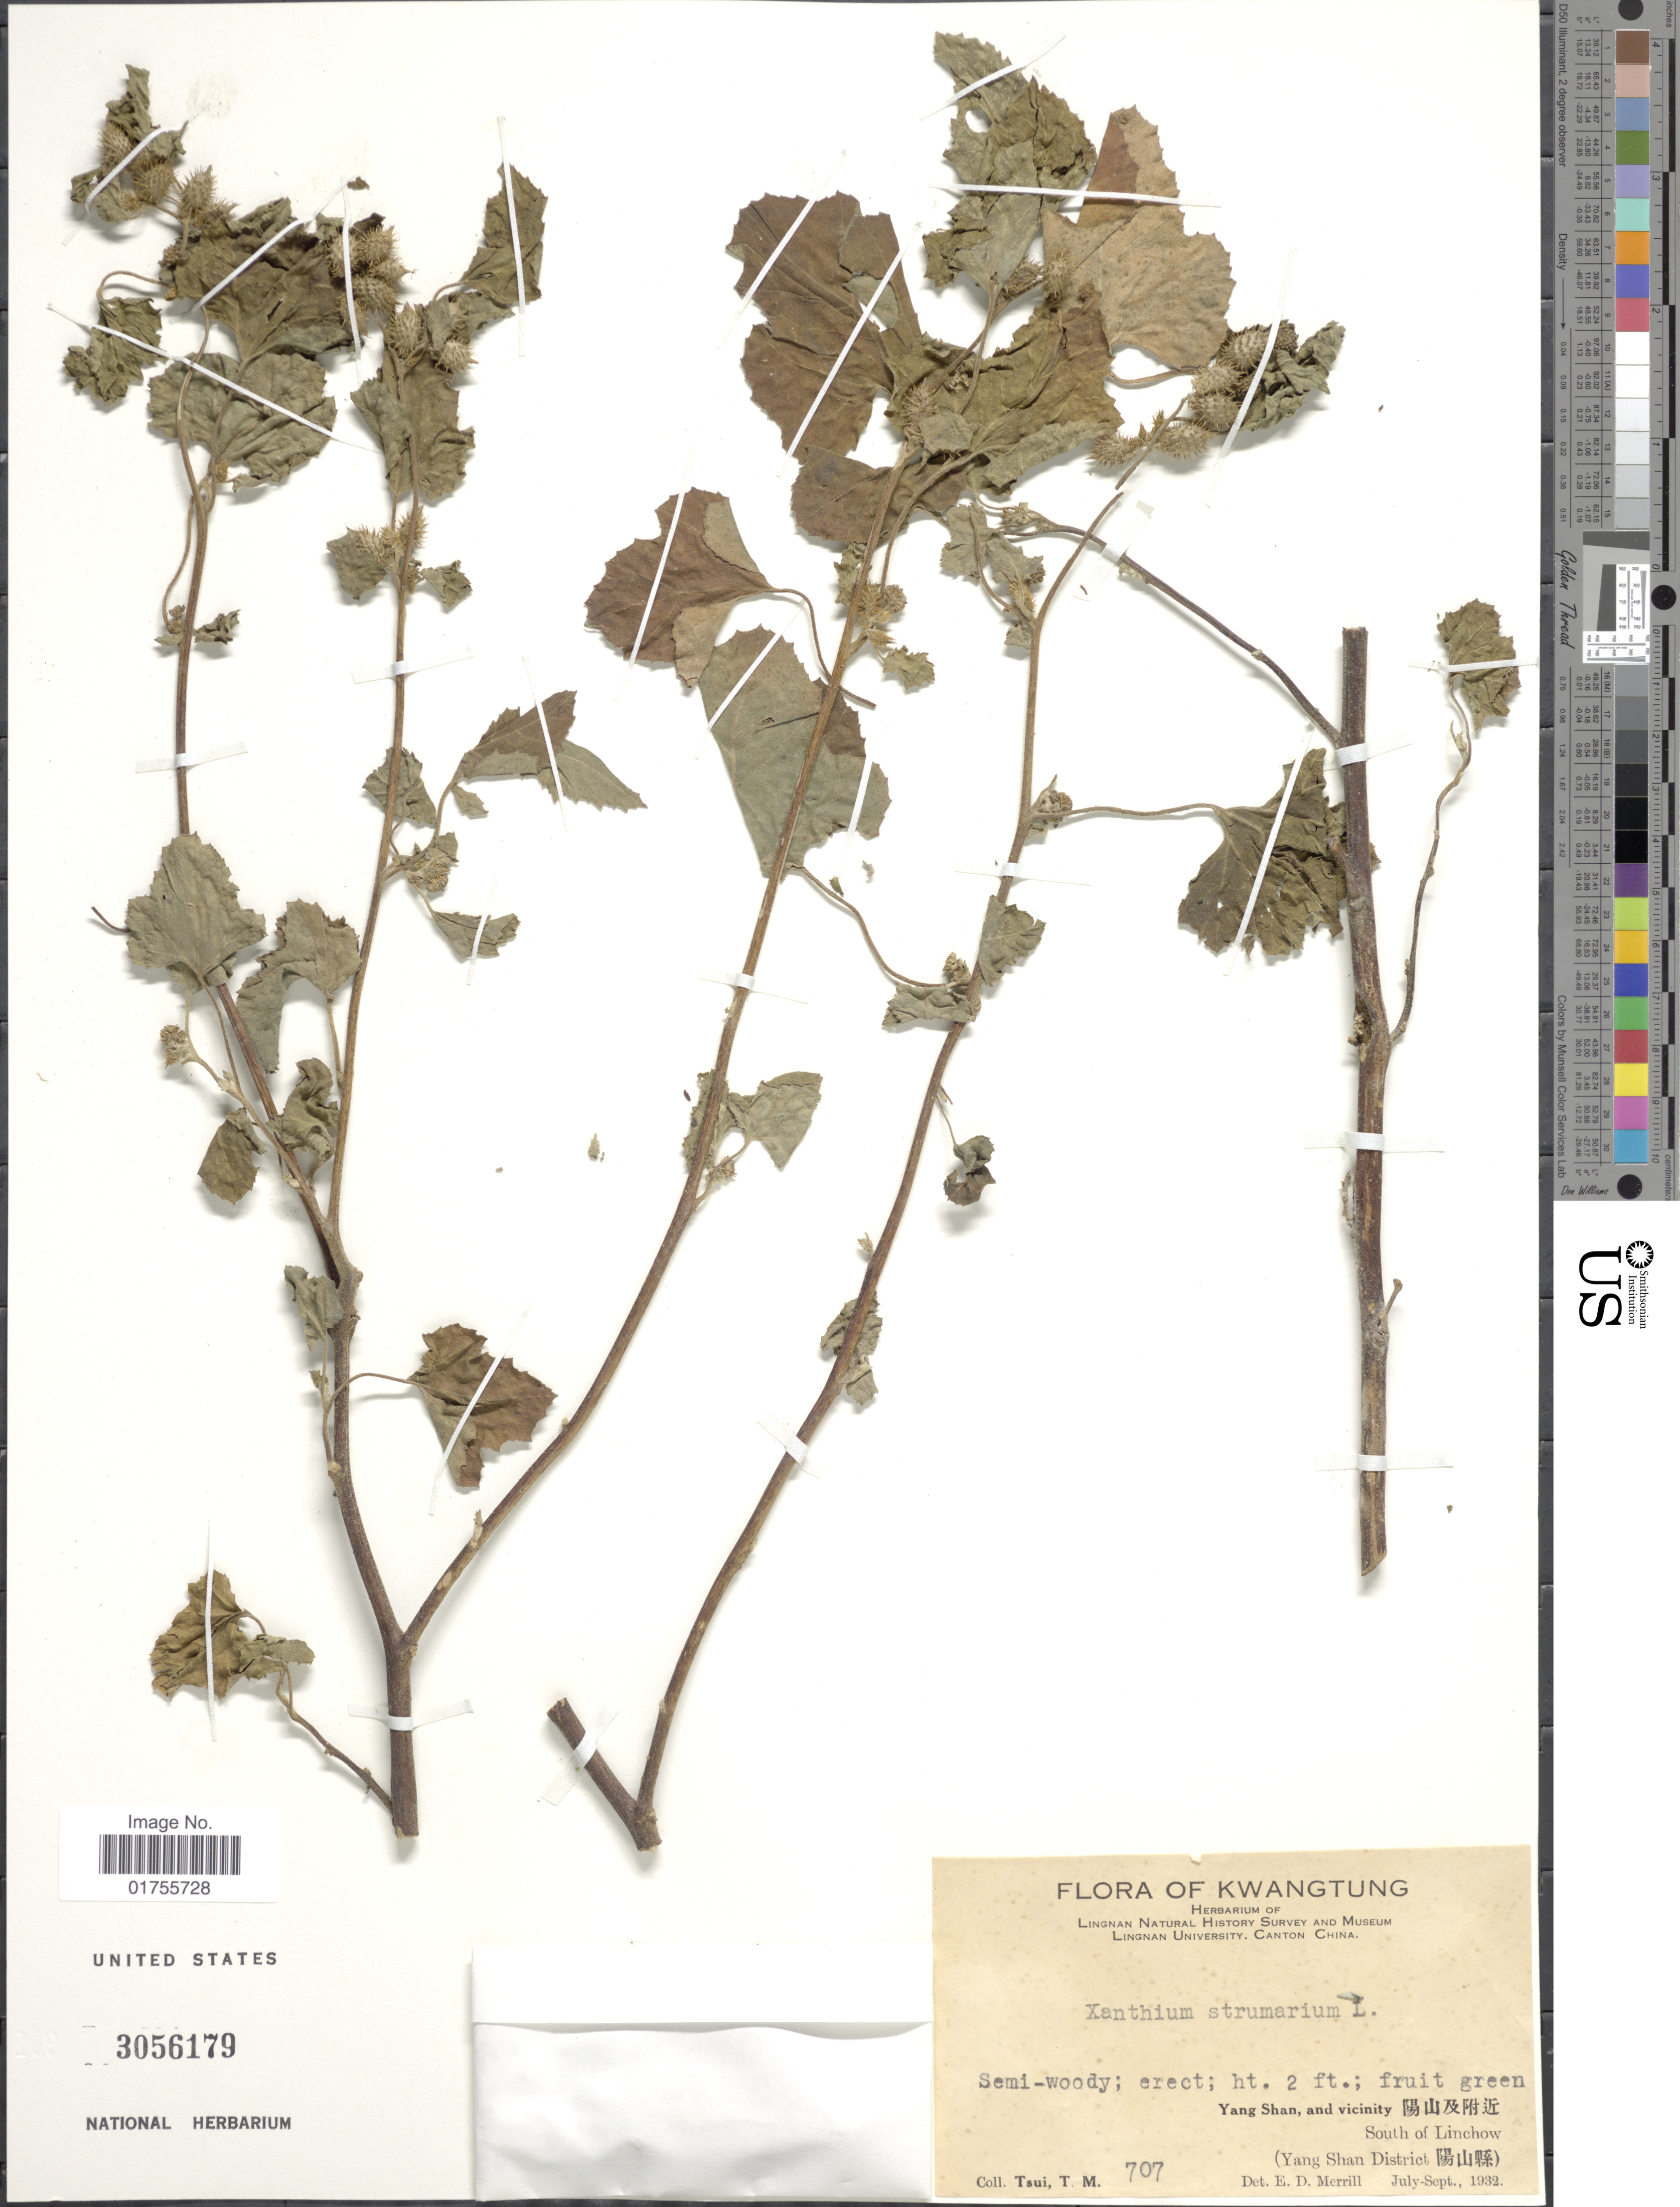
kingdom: Plantae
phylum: Tracheophyta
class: Magnoliopsida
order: Asterales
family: Asteraceae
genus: Xanthium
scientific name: Xanthium strumarium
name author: L.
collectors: T. Tsui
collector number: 707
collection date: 1932-07/1932-09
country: China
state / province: Guangdong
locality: Kwangtung, Yang Shan, and vicinity X, South of Linchow (Yang Shan District X)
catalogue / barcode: US 3056179